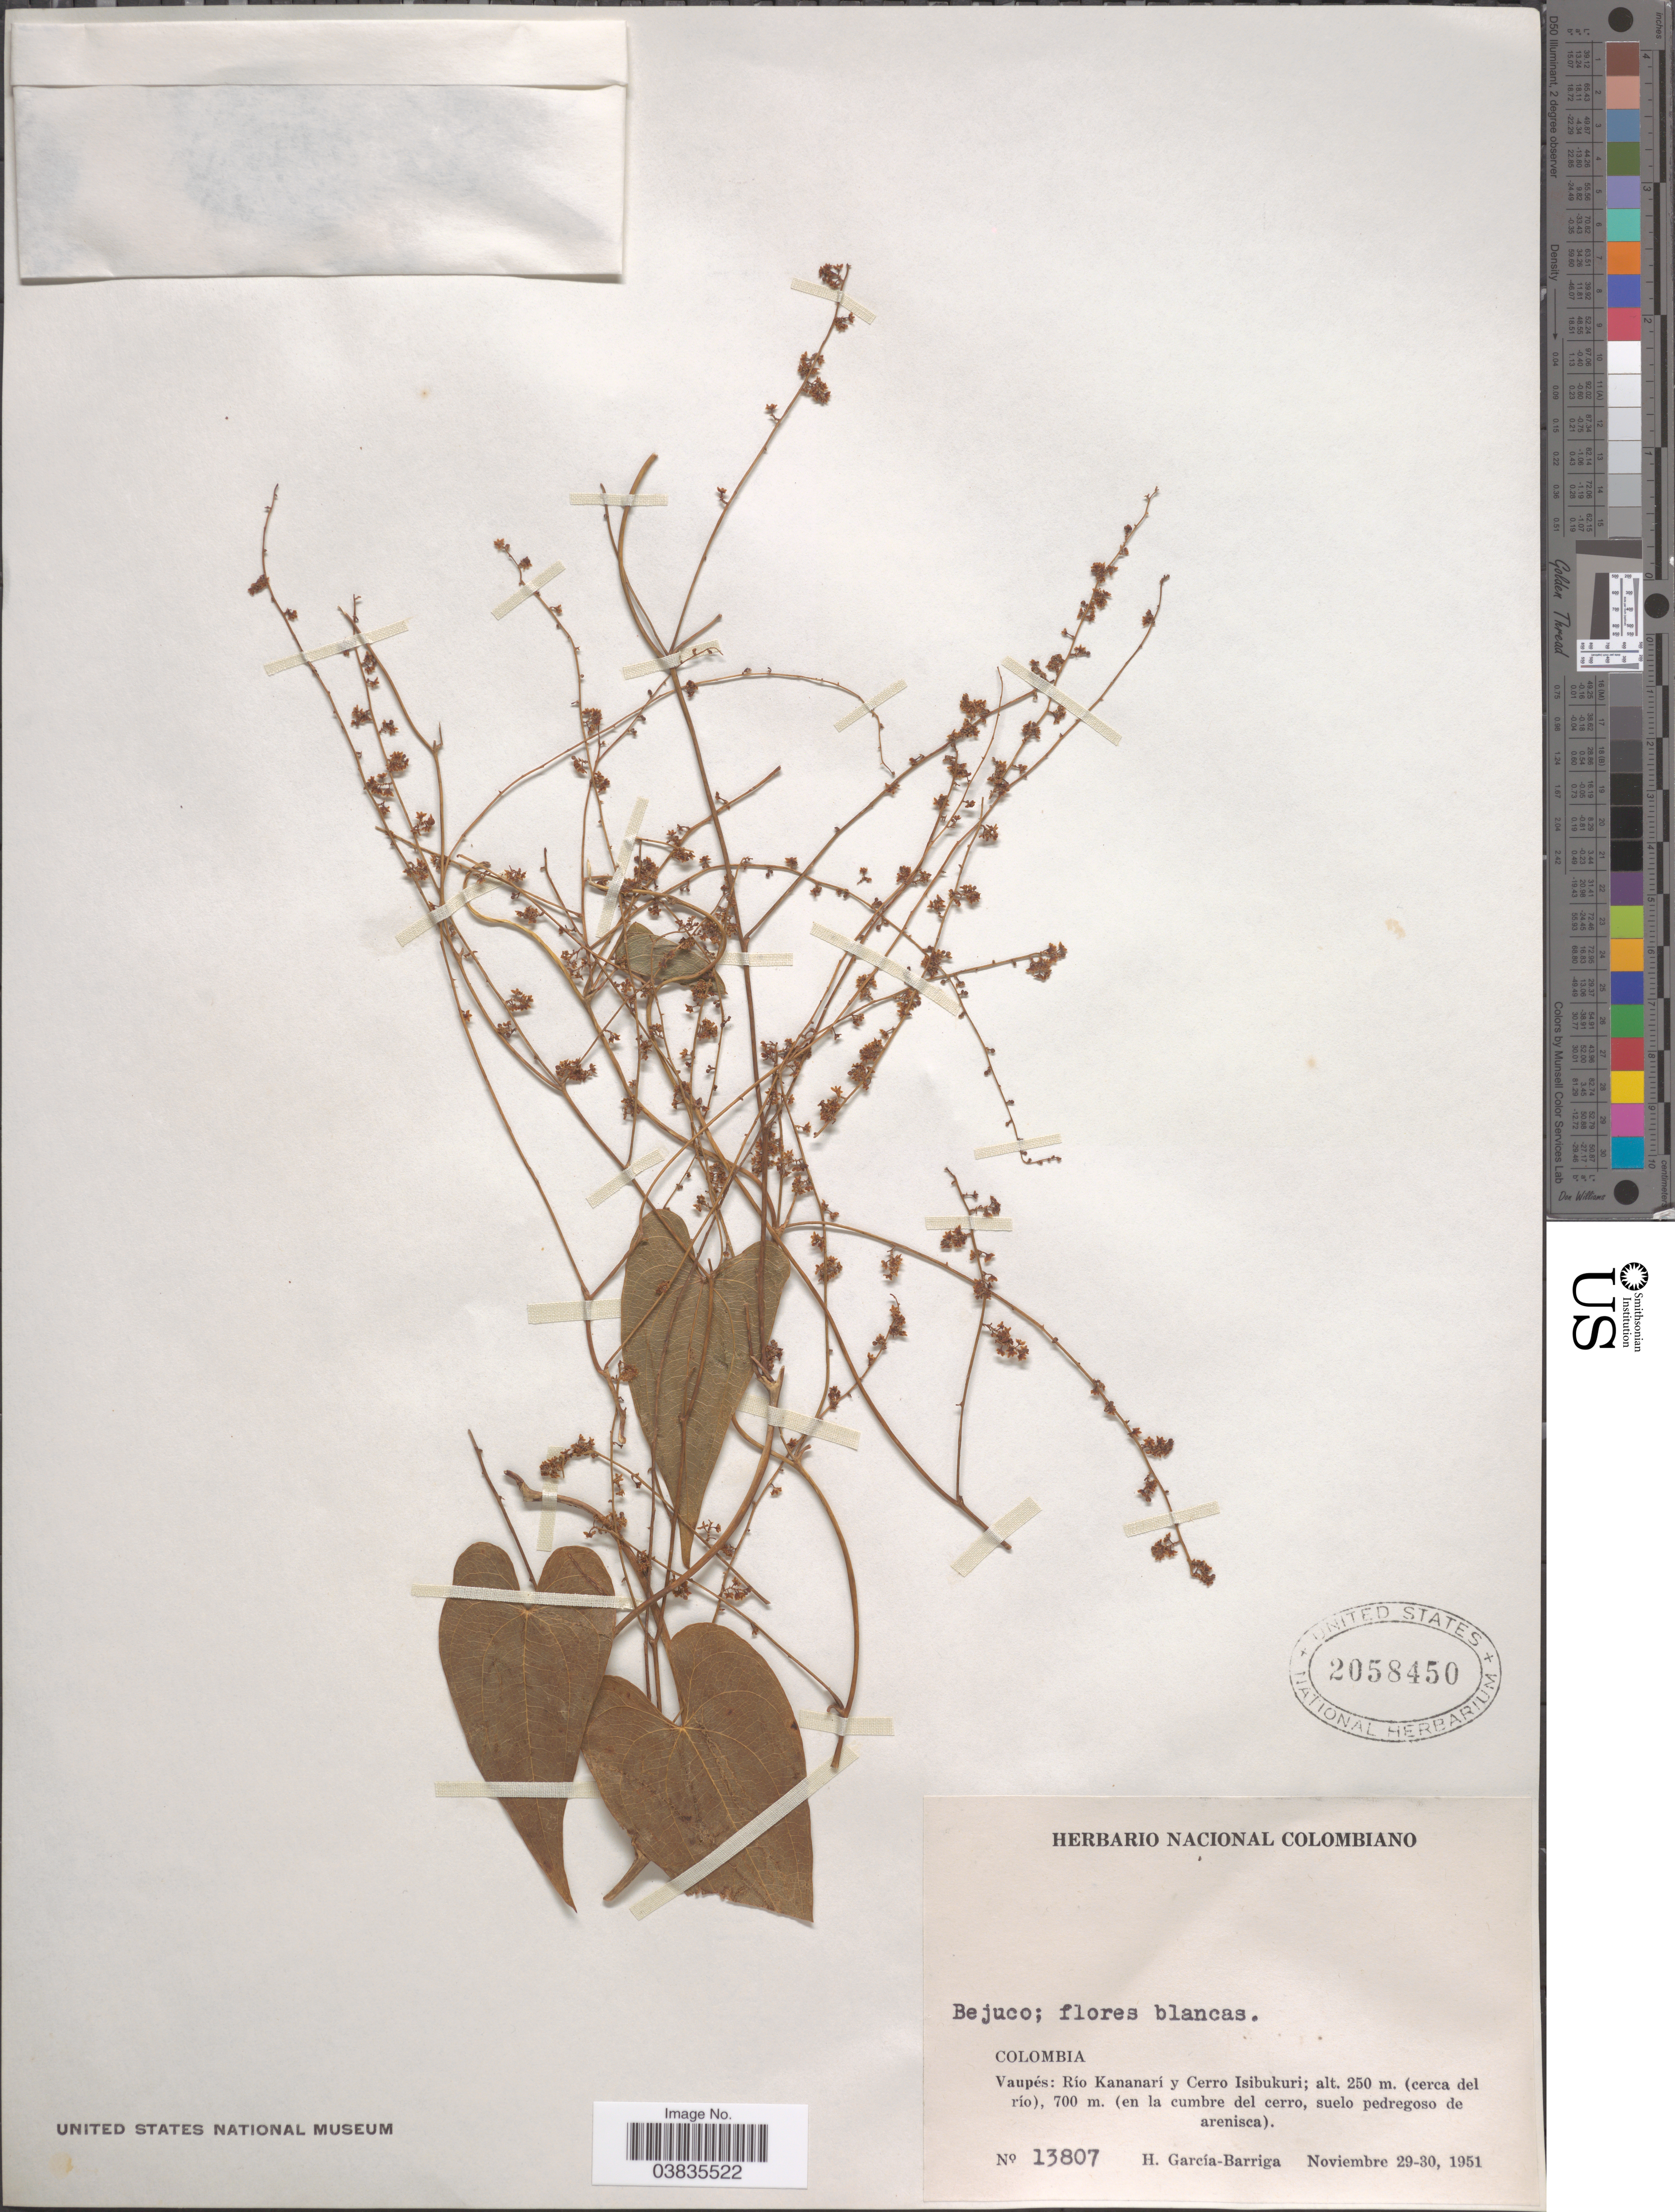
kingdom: Plantae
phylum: Tracheophyta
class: Liliopsida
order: Dioscoreales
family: Dioscoreaceae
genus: Dioscorea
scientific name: Dioscorea sp.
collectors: H. García Barriga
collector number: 13807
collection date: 1951-11-29/1951-11-30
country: Colombia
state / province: Vaupés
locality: Río Kananarí y Cerro Isibukuri.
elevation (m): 250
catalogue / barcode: US 2058450